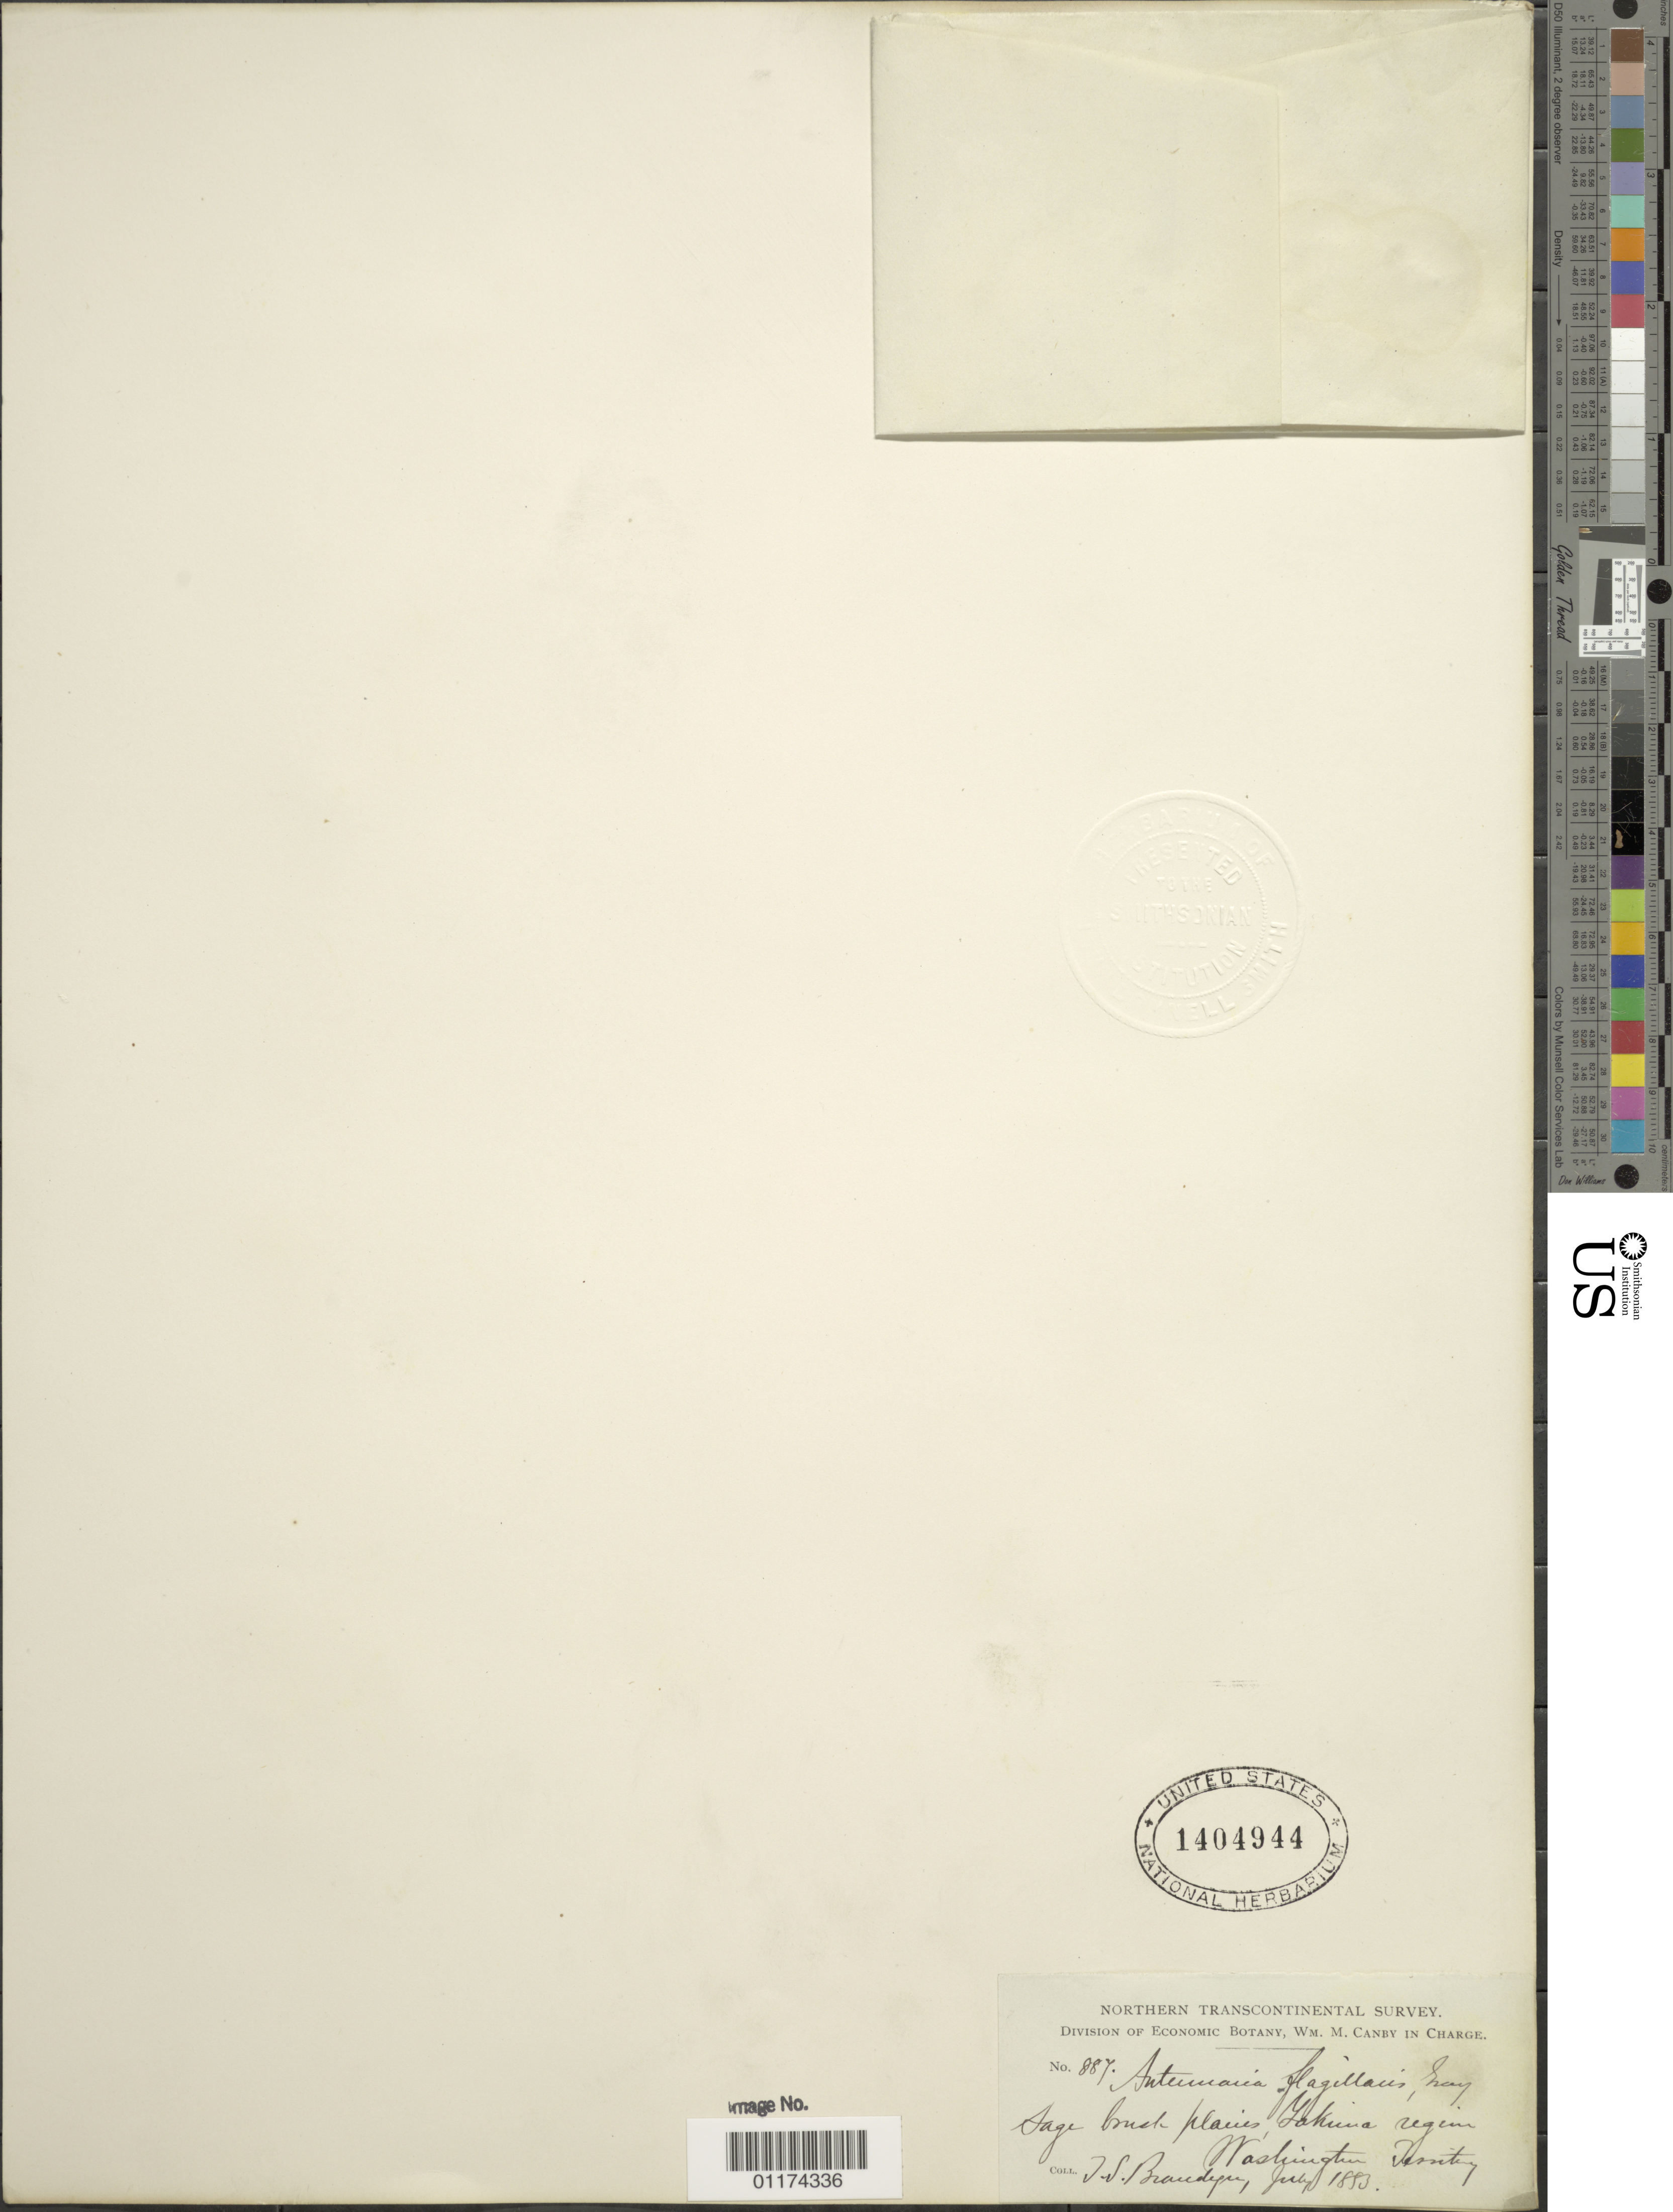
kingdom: Plantae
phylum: Tracheophyta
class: Magnoliopsida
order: Asterales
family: Asteraceae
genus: Antennaria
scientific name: Antennaria flagellaris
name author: A. Gray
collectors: T. S. Brandegee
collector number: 887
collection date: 1883-07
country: United States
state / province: Washington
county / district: Yakima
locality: Yakima Region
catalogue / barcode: US 1404944